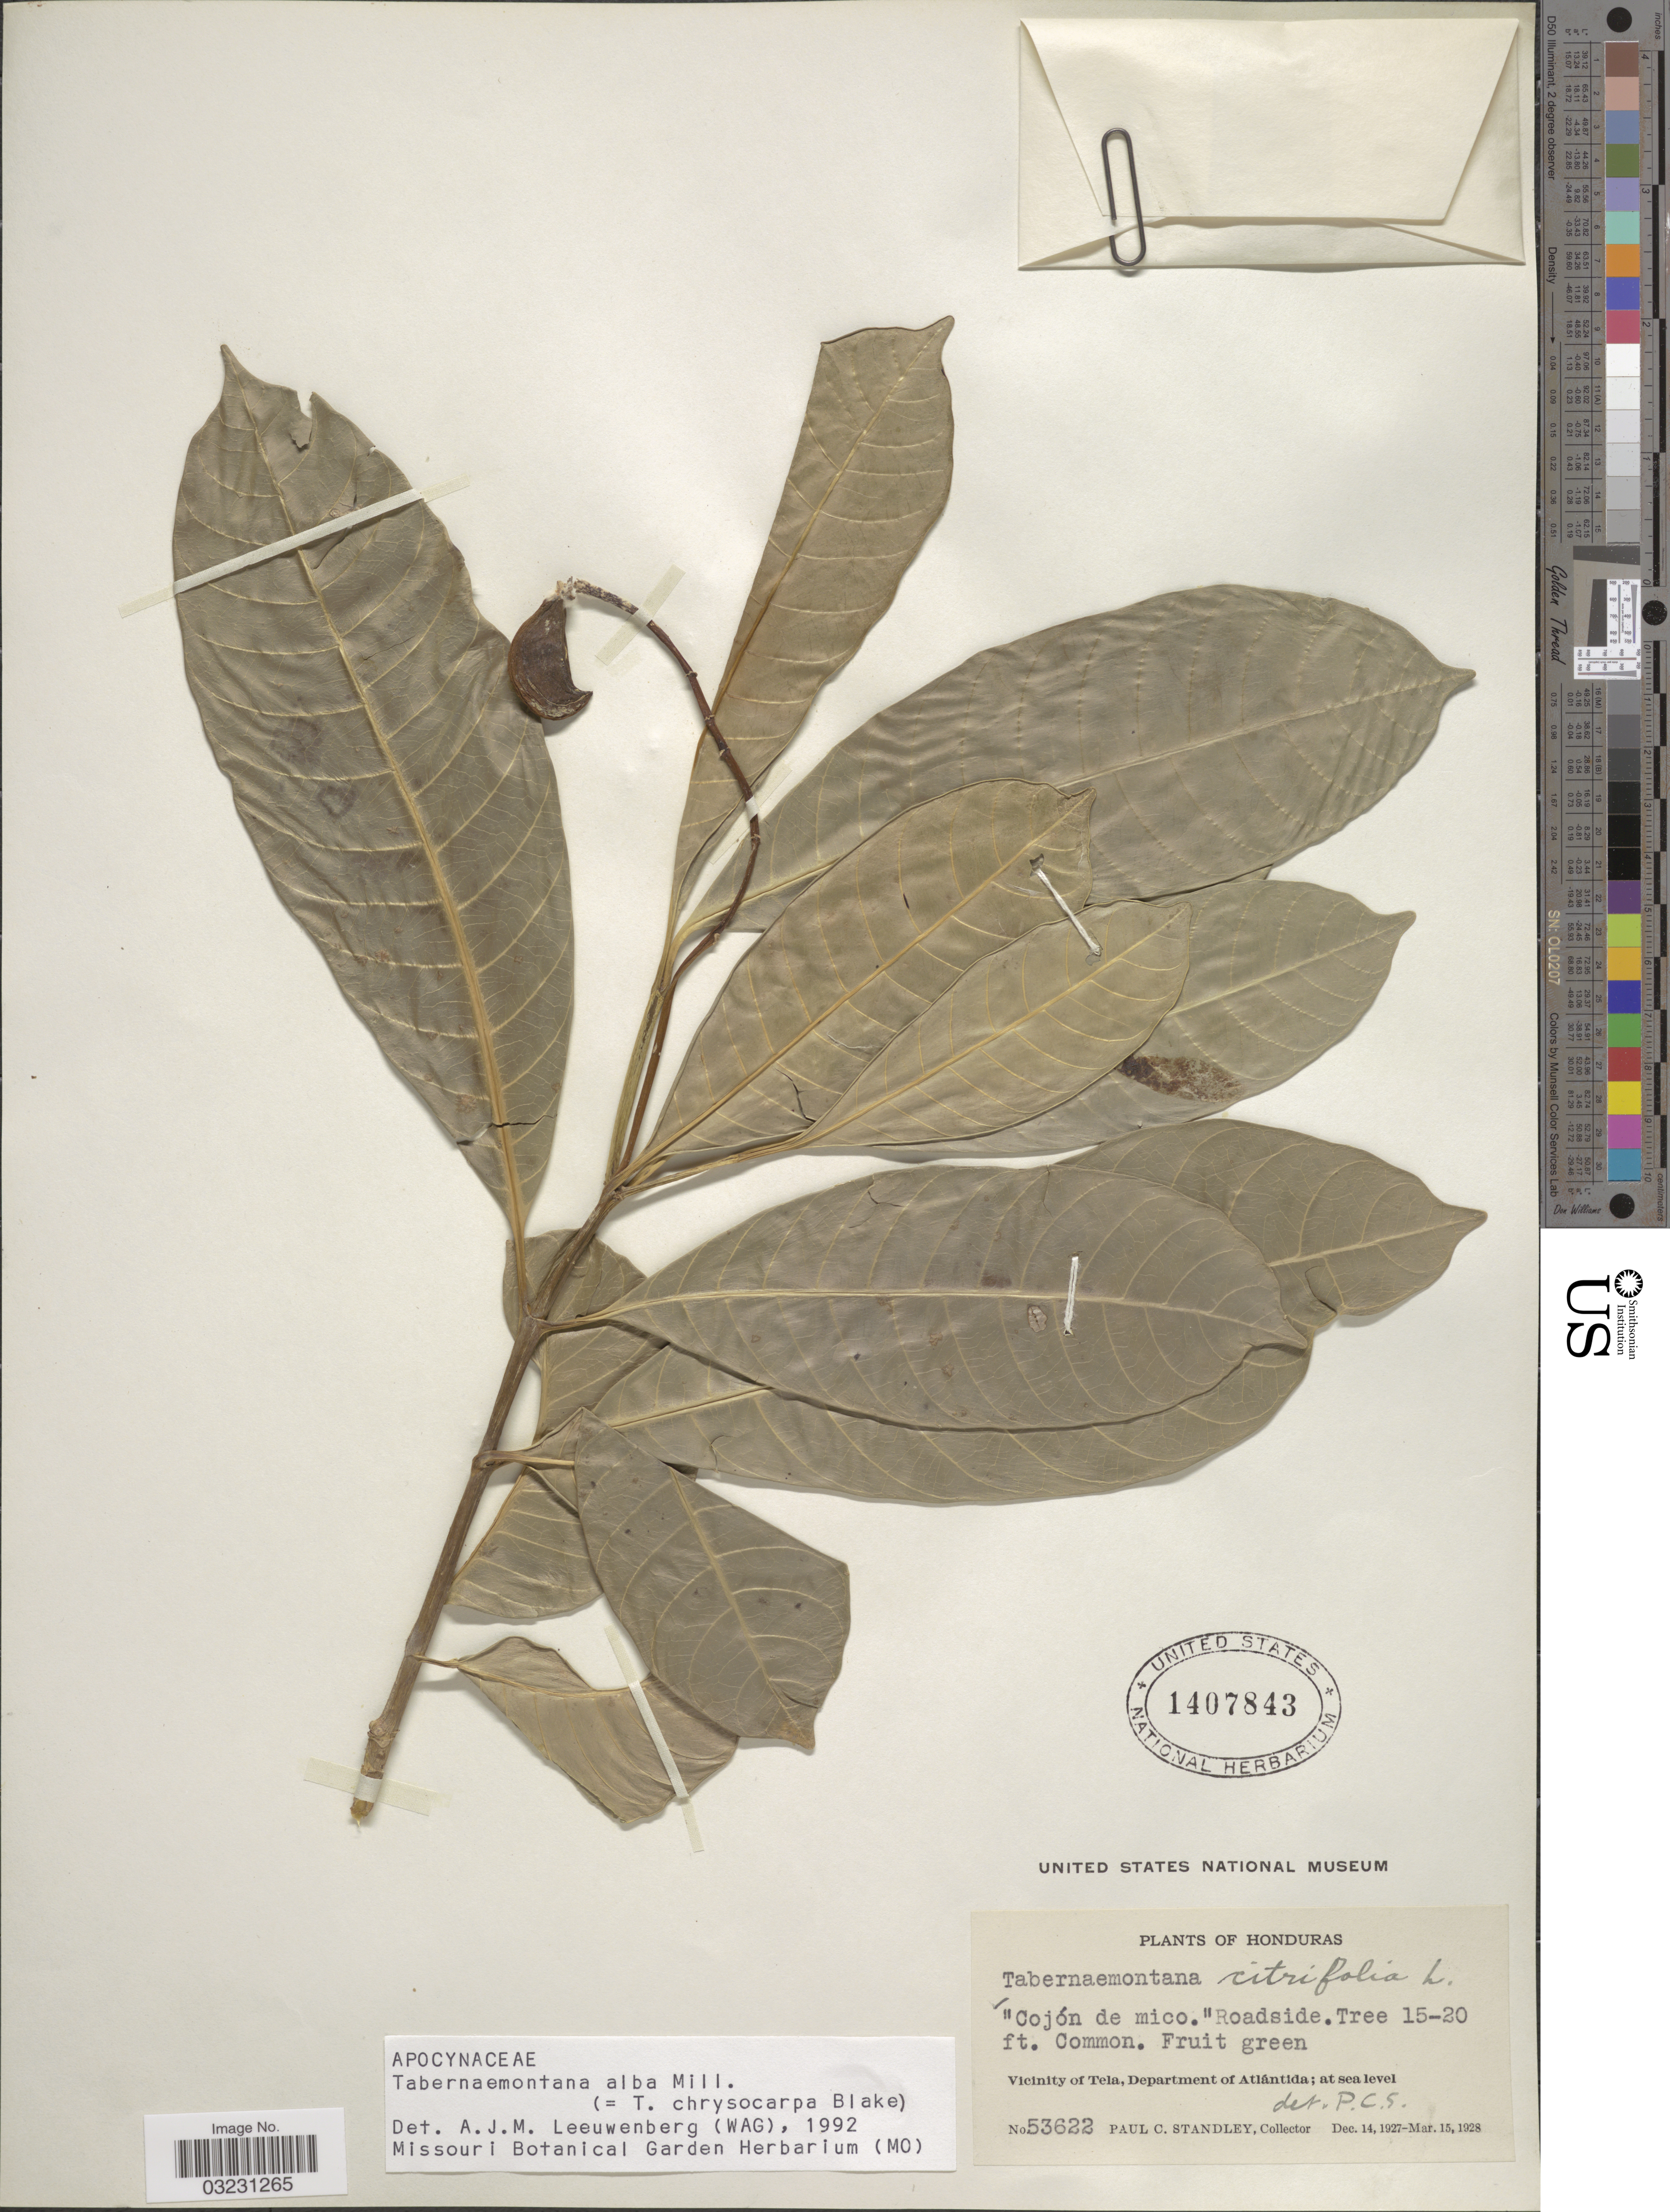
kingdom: Plantae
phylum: Tracheophyta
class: Magnoliopsida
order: Gentianales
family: Apocynaceae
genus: Tabernaemontana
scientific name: Tabernaemontana alba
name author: Mill.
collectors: P. C. Standley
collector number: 53622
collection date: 1927-12-14/1928-03-15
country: Honduras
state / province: Atlántida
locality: Vicinity of Tela, Department of Atlántida.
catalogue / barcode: US 1407843